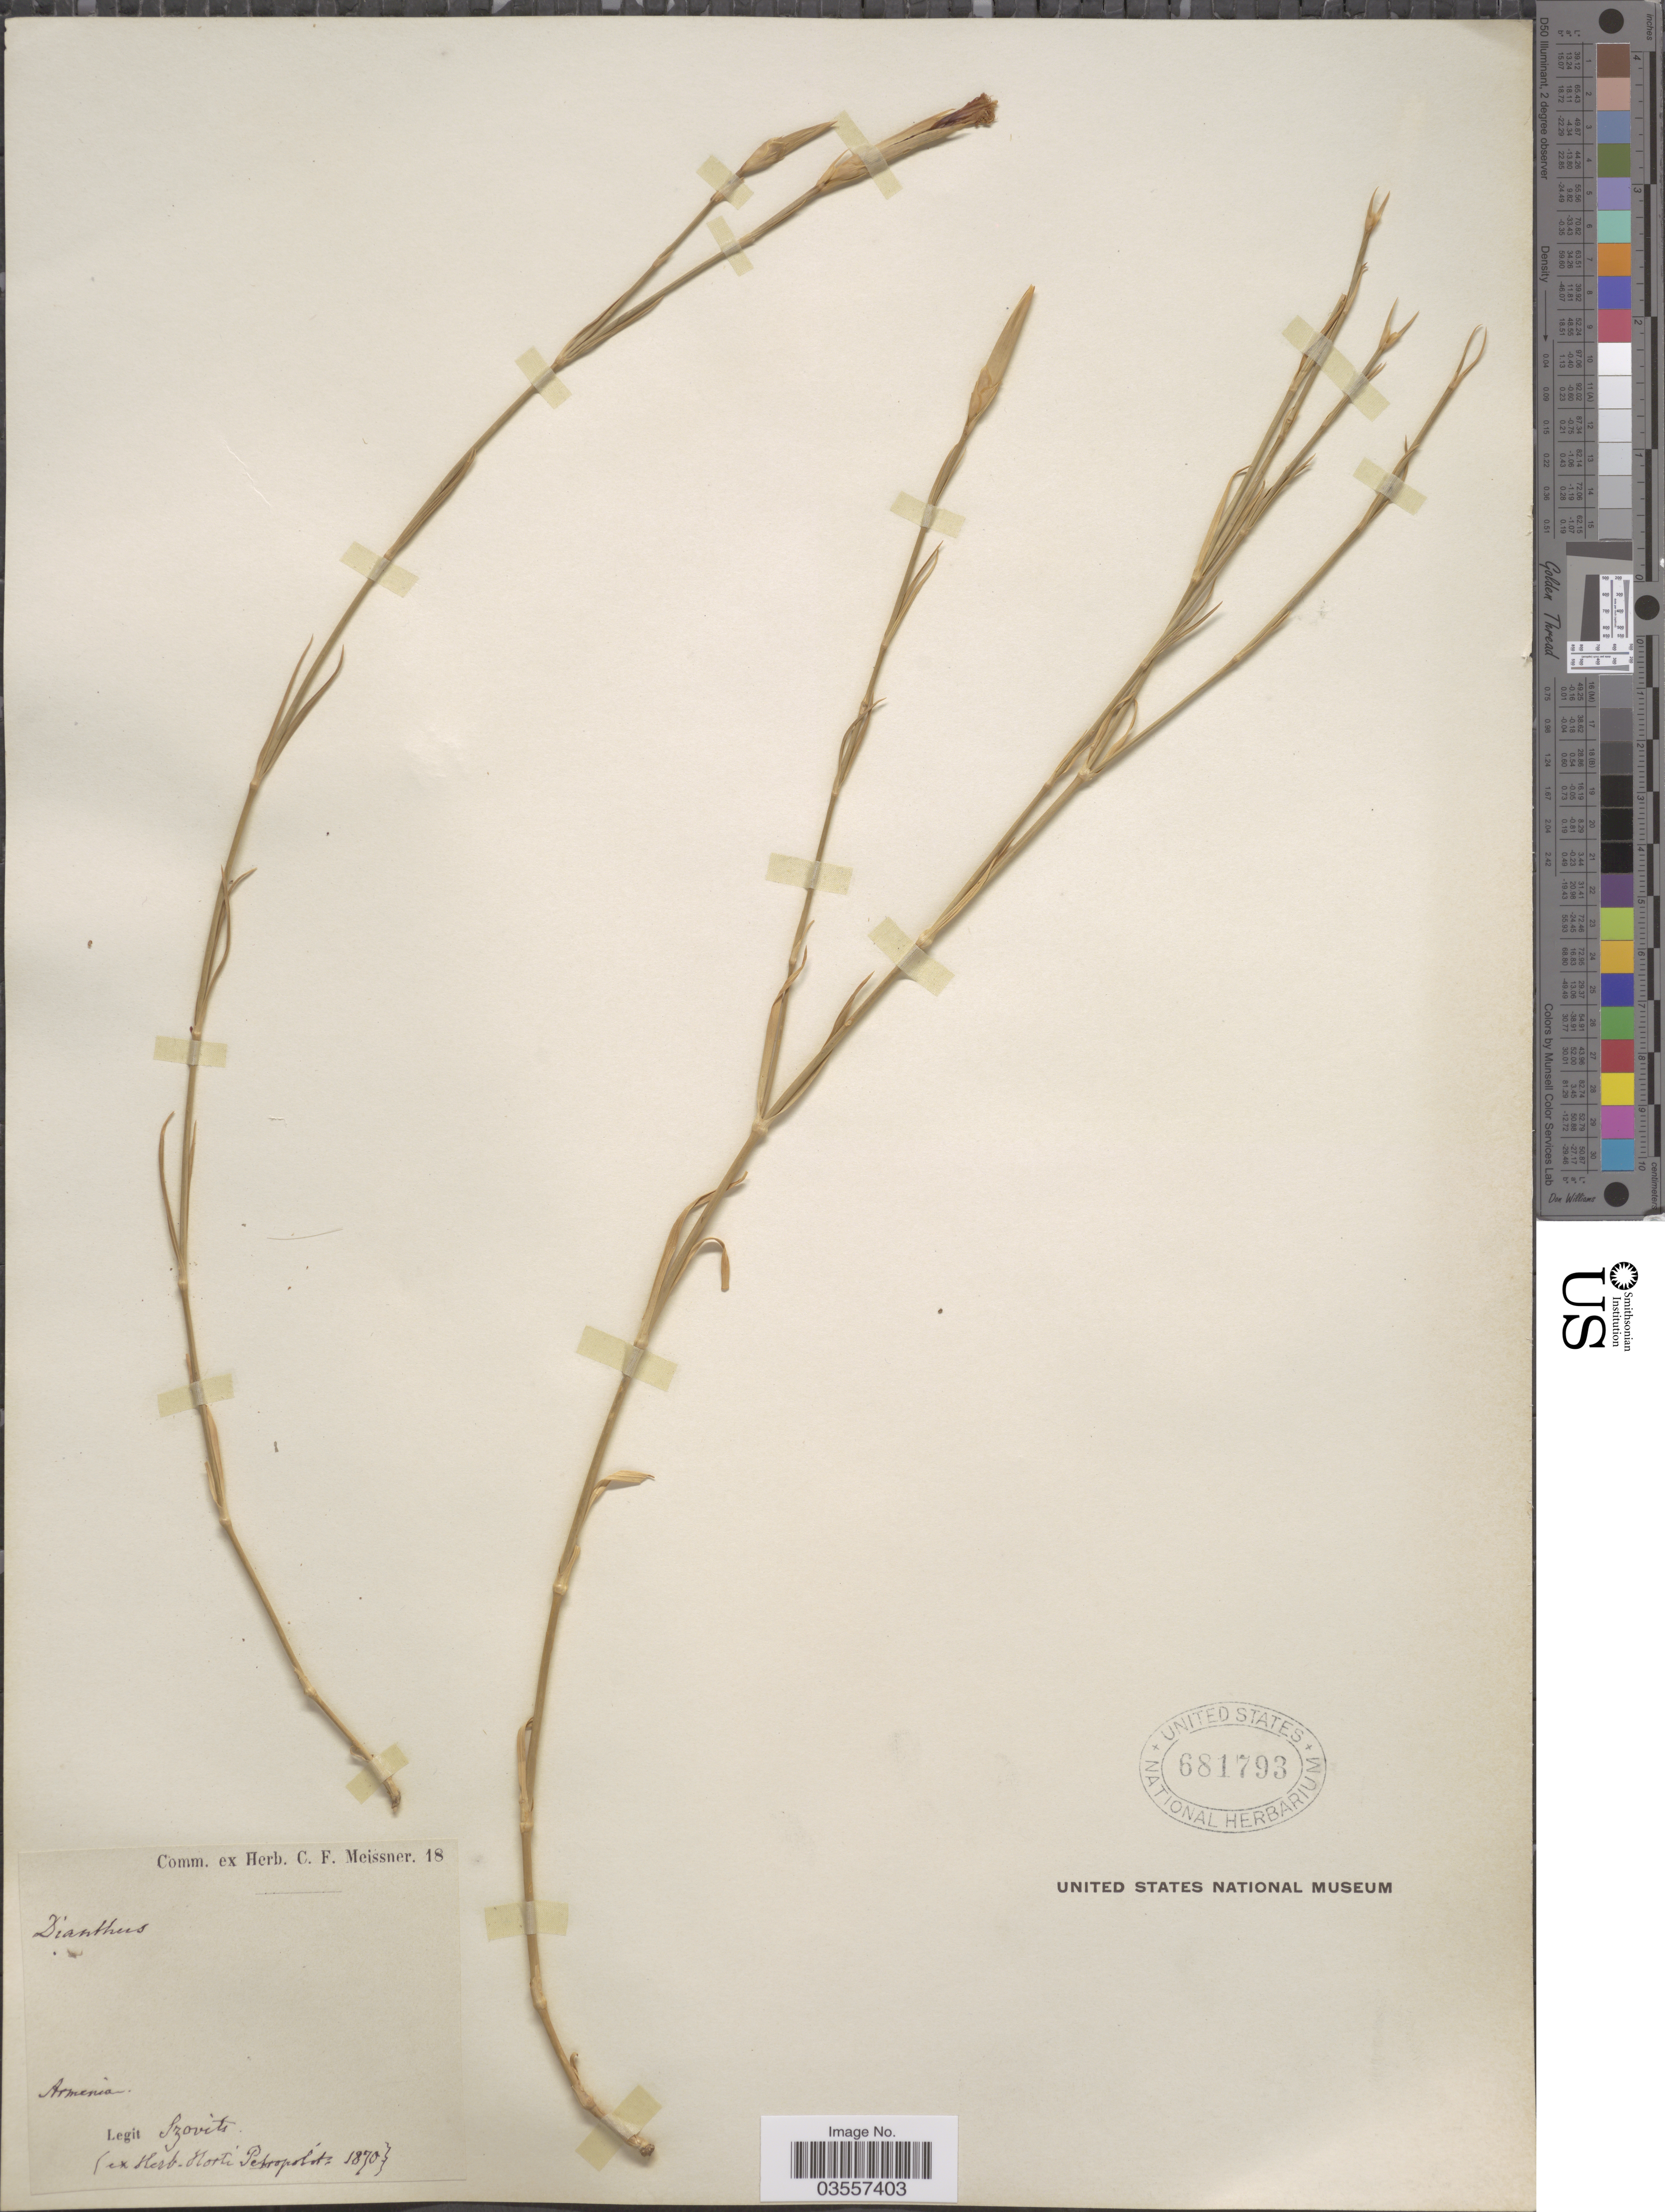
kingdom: Plantae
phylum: Tracheophyta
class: Magnoliopsida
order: Caryophyllales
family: Caryophyllaceae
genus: Dianthus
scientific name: Dianthus sp.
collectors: Szovits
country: Armenia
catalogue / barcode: US 681793